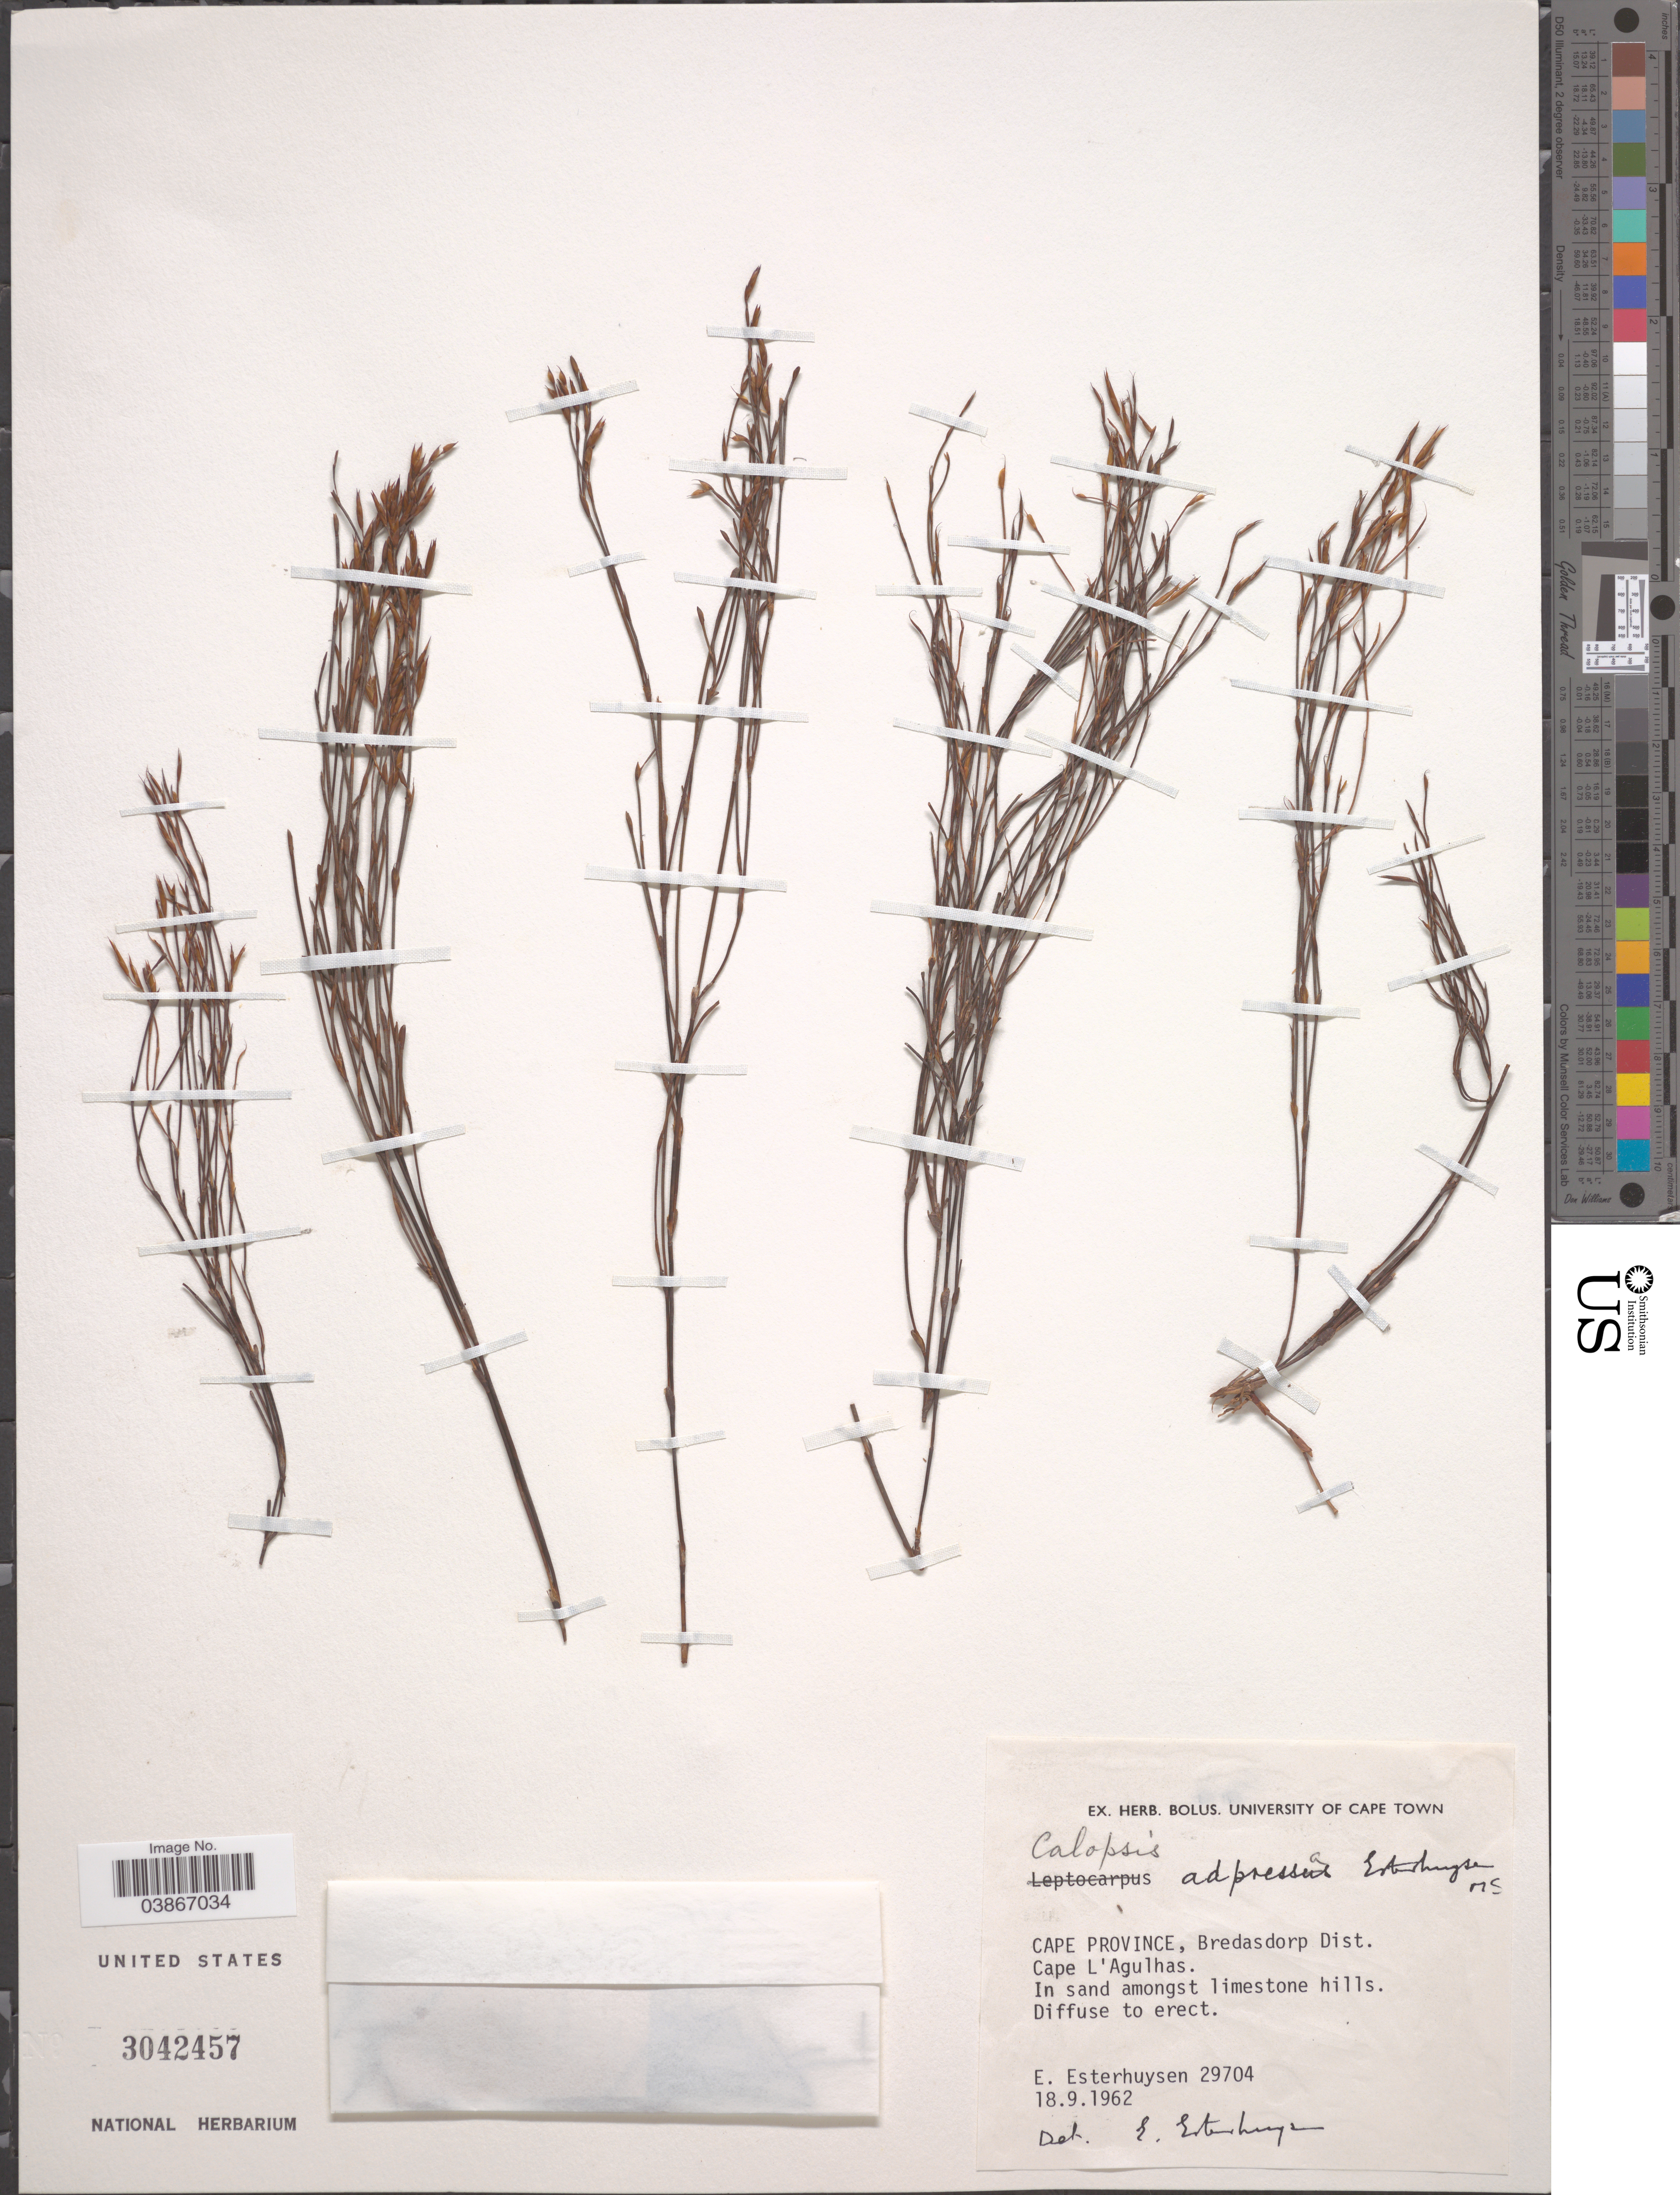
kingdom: Plantae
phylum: Tracheophyta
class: Liliopsida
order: Poales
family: Restionaceae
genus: Restio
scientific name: Restio adpressus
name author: (Esterh.) H.P. Linder & C.R. Hardy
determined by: Strong, Mark T., (BOT), Smithsonian Institution - National Museum of Natural History (UNITED STATES)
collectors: E. E. Esterhuysen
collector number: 29704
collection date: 1962-09-18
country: South Africa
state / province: Western Cape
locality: Bredasdorp Dist. Cape L'Agulhas.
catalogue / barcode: US 3042457